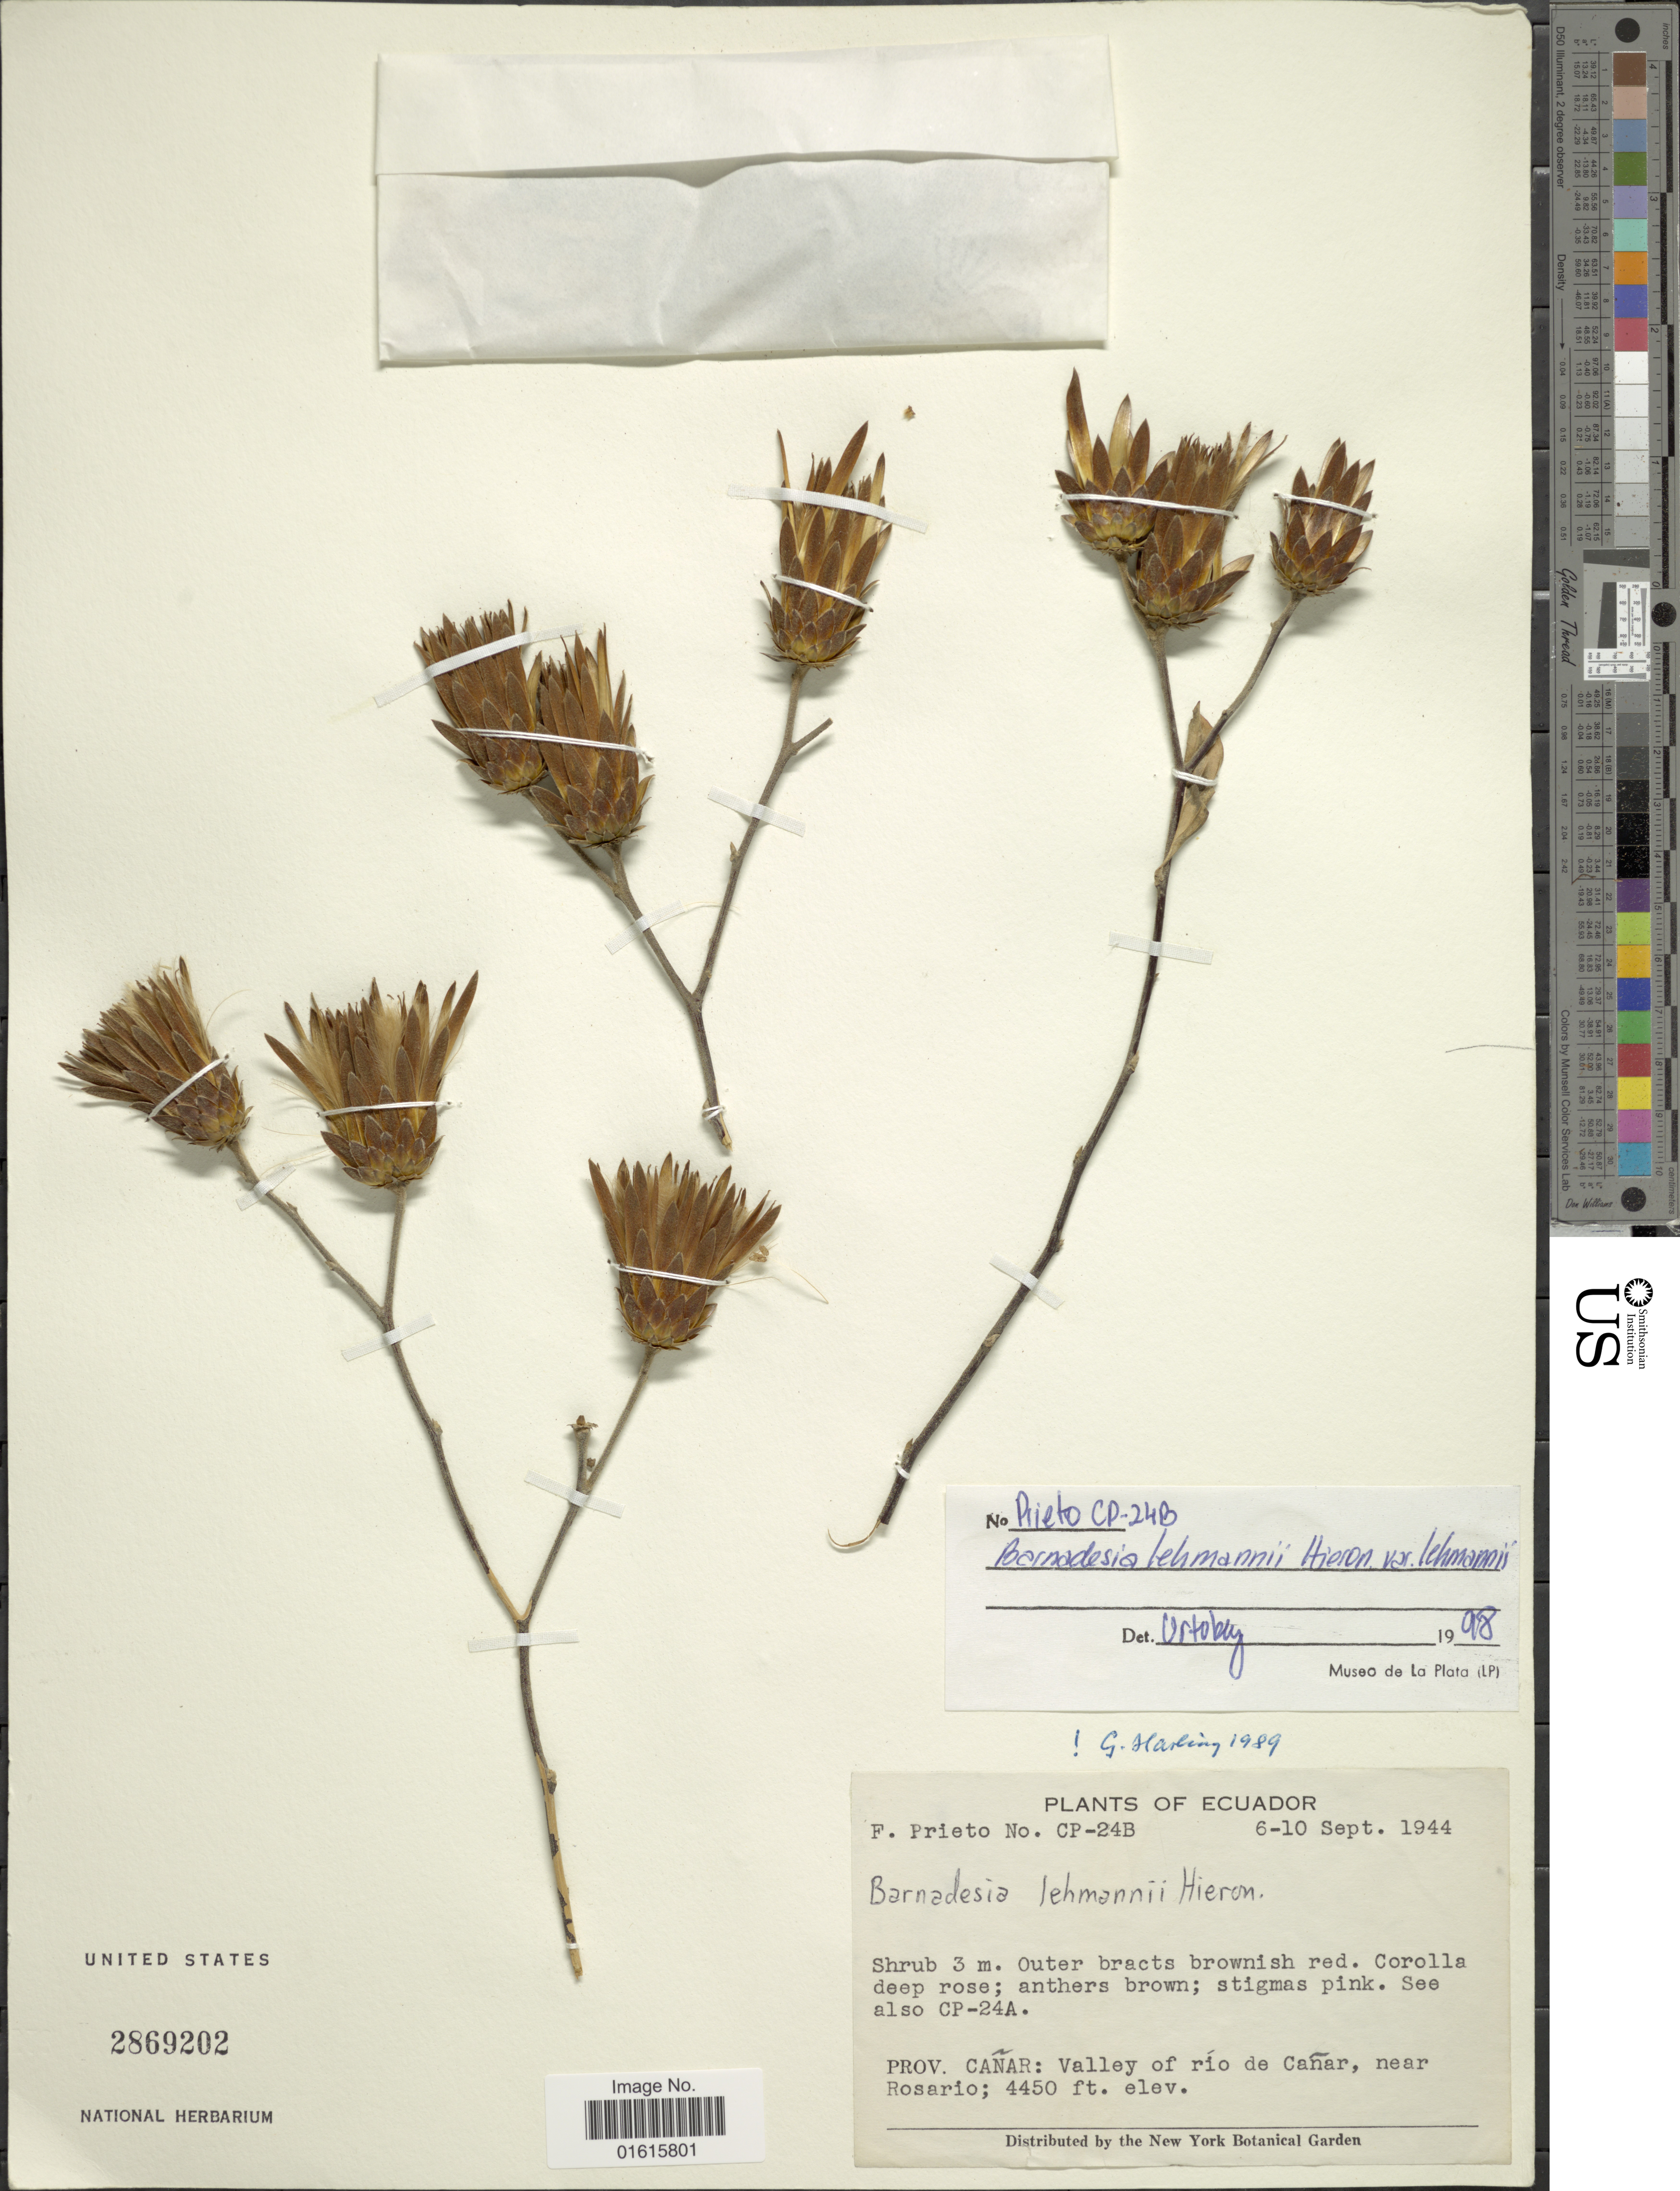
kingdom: Plantae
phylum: Tracheophyta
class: Magnoliopsida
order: Asterales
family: Asteraceae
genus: Barnadesia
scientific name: Barnadesia lehmannii var. lehmannii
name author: Hieron.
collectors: F. Prieto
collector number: CP24B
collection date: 1944-09-06/1944-09-10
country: Ecuador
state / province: Cañar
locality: Valley of rio de Canar, near Rosario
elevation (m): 1356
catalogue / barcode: US 2869202